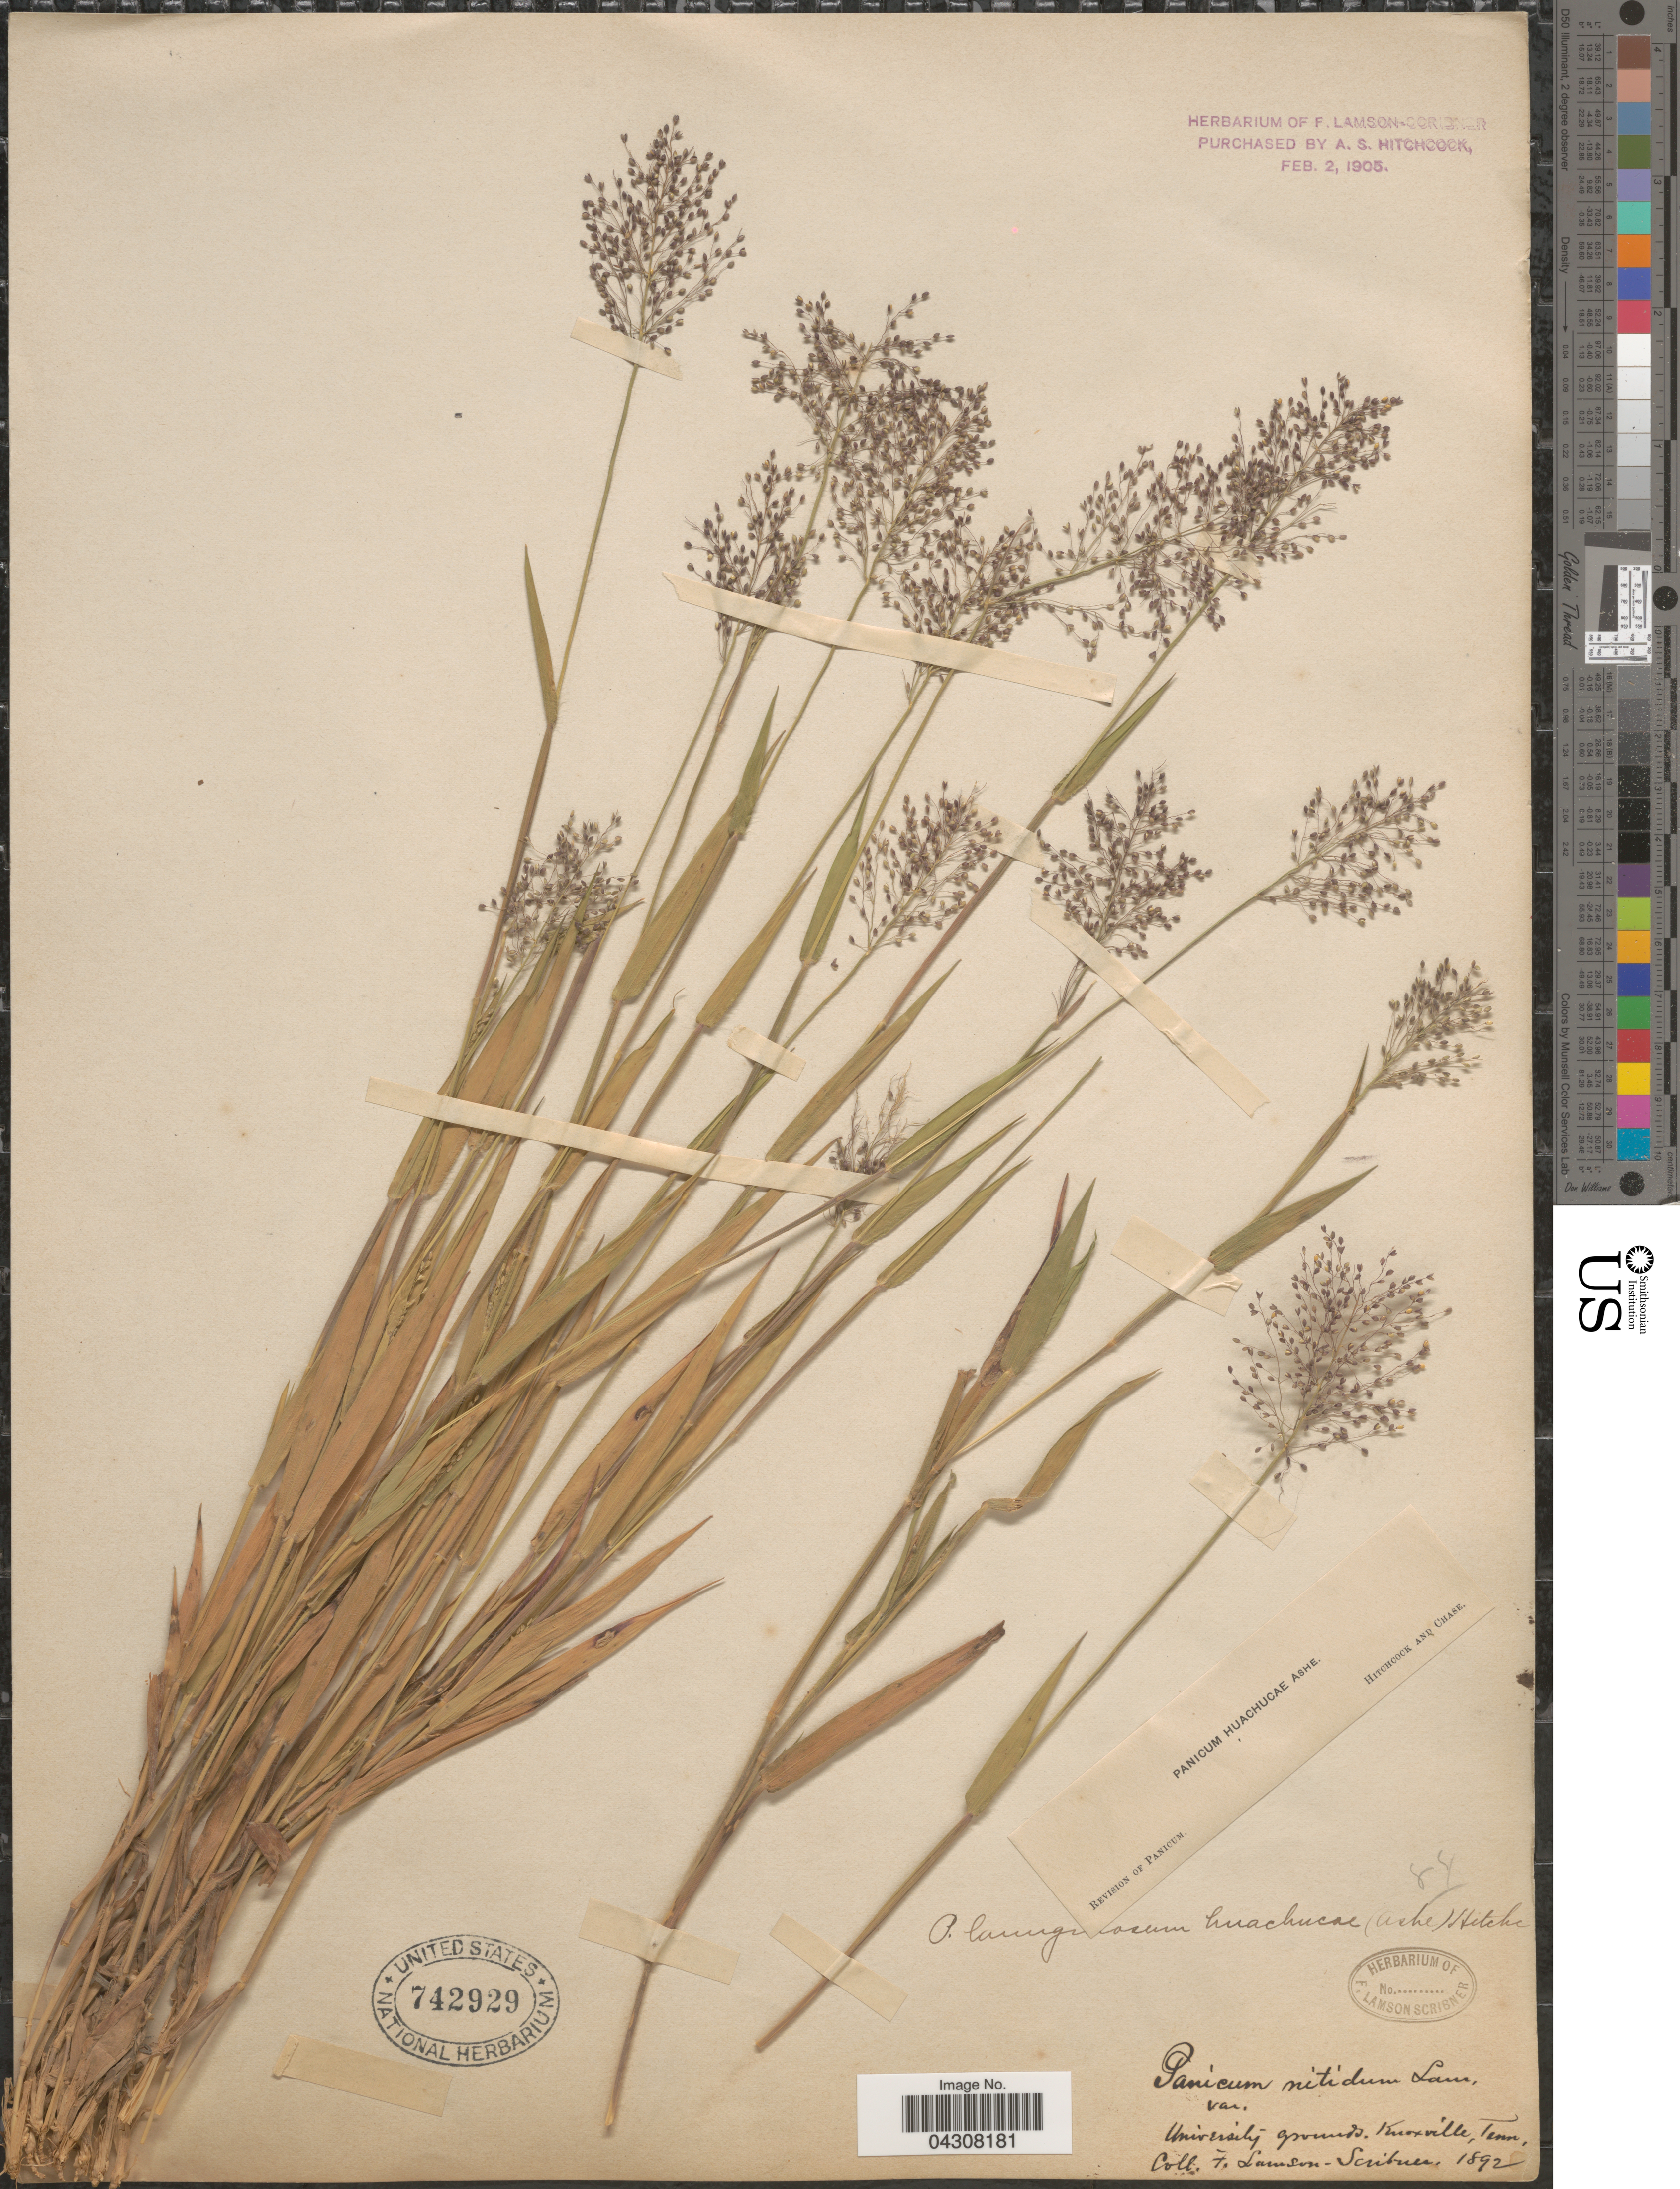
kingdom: Plantae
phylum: Tracheophyta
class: Liliopsida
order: Poales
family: Poaceae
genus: Dichanthelium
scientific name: Dichanthelium acuminatum var. acuminatum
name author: (Sw.) Gould & C.A. Clark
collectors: F. Lamson-Scribner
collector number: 84*?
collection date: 1892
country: United States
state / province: Tennessee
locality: University grounds. Knoxville.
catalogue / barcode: US 742929